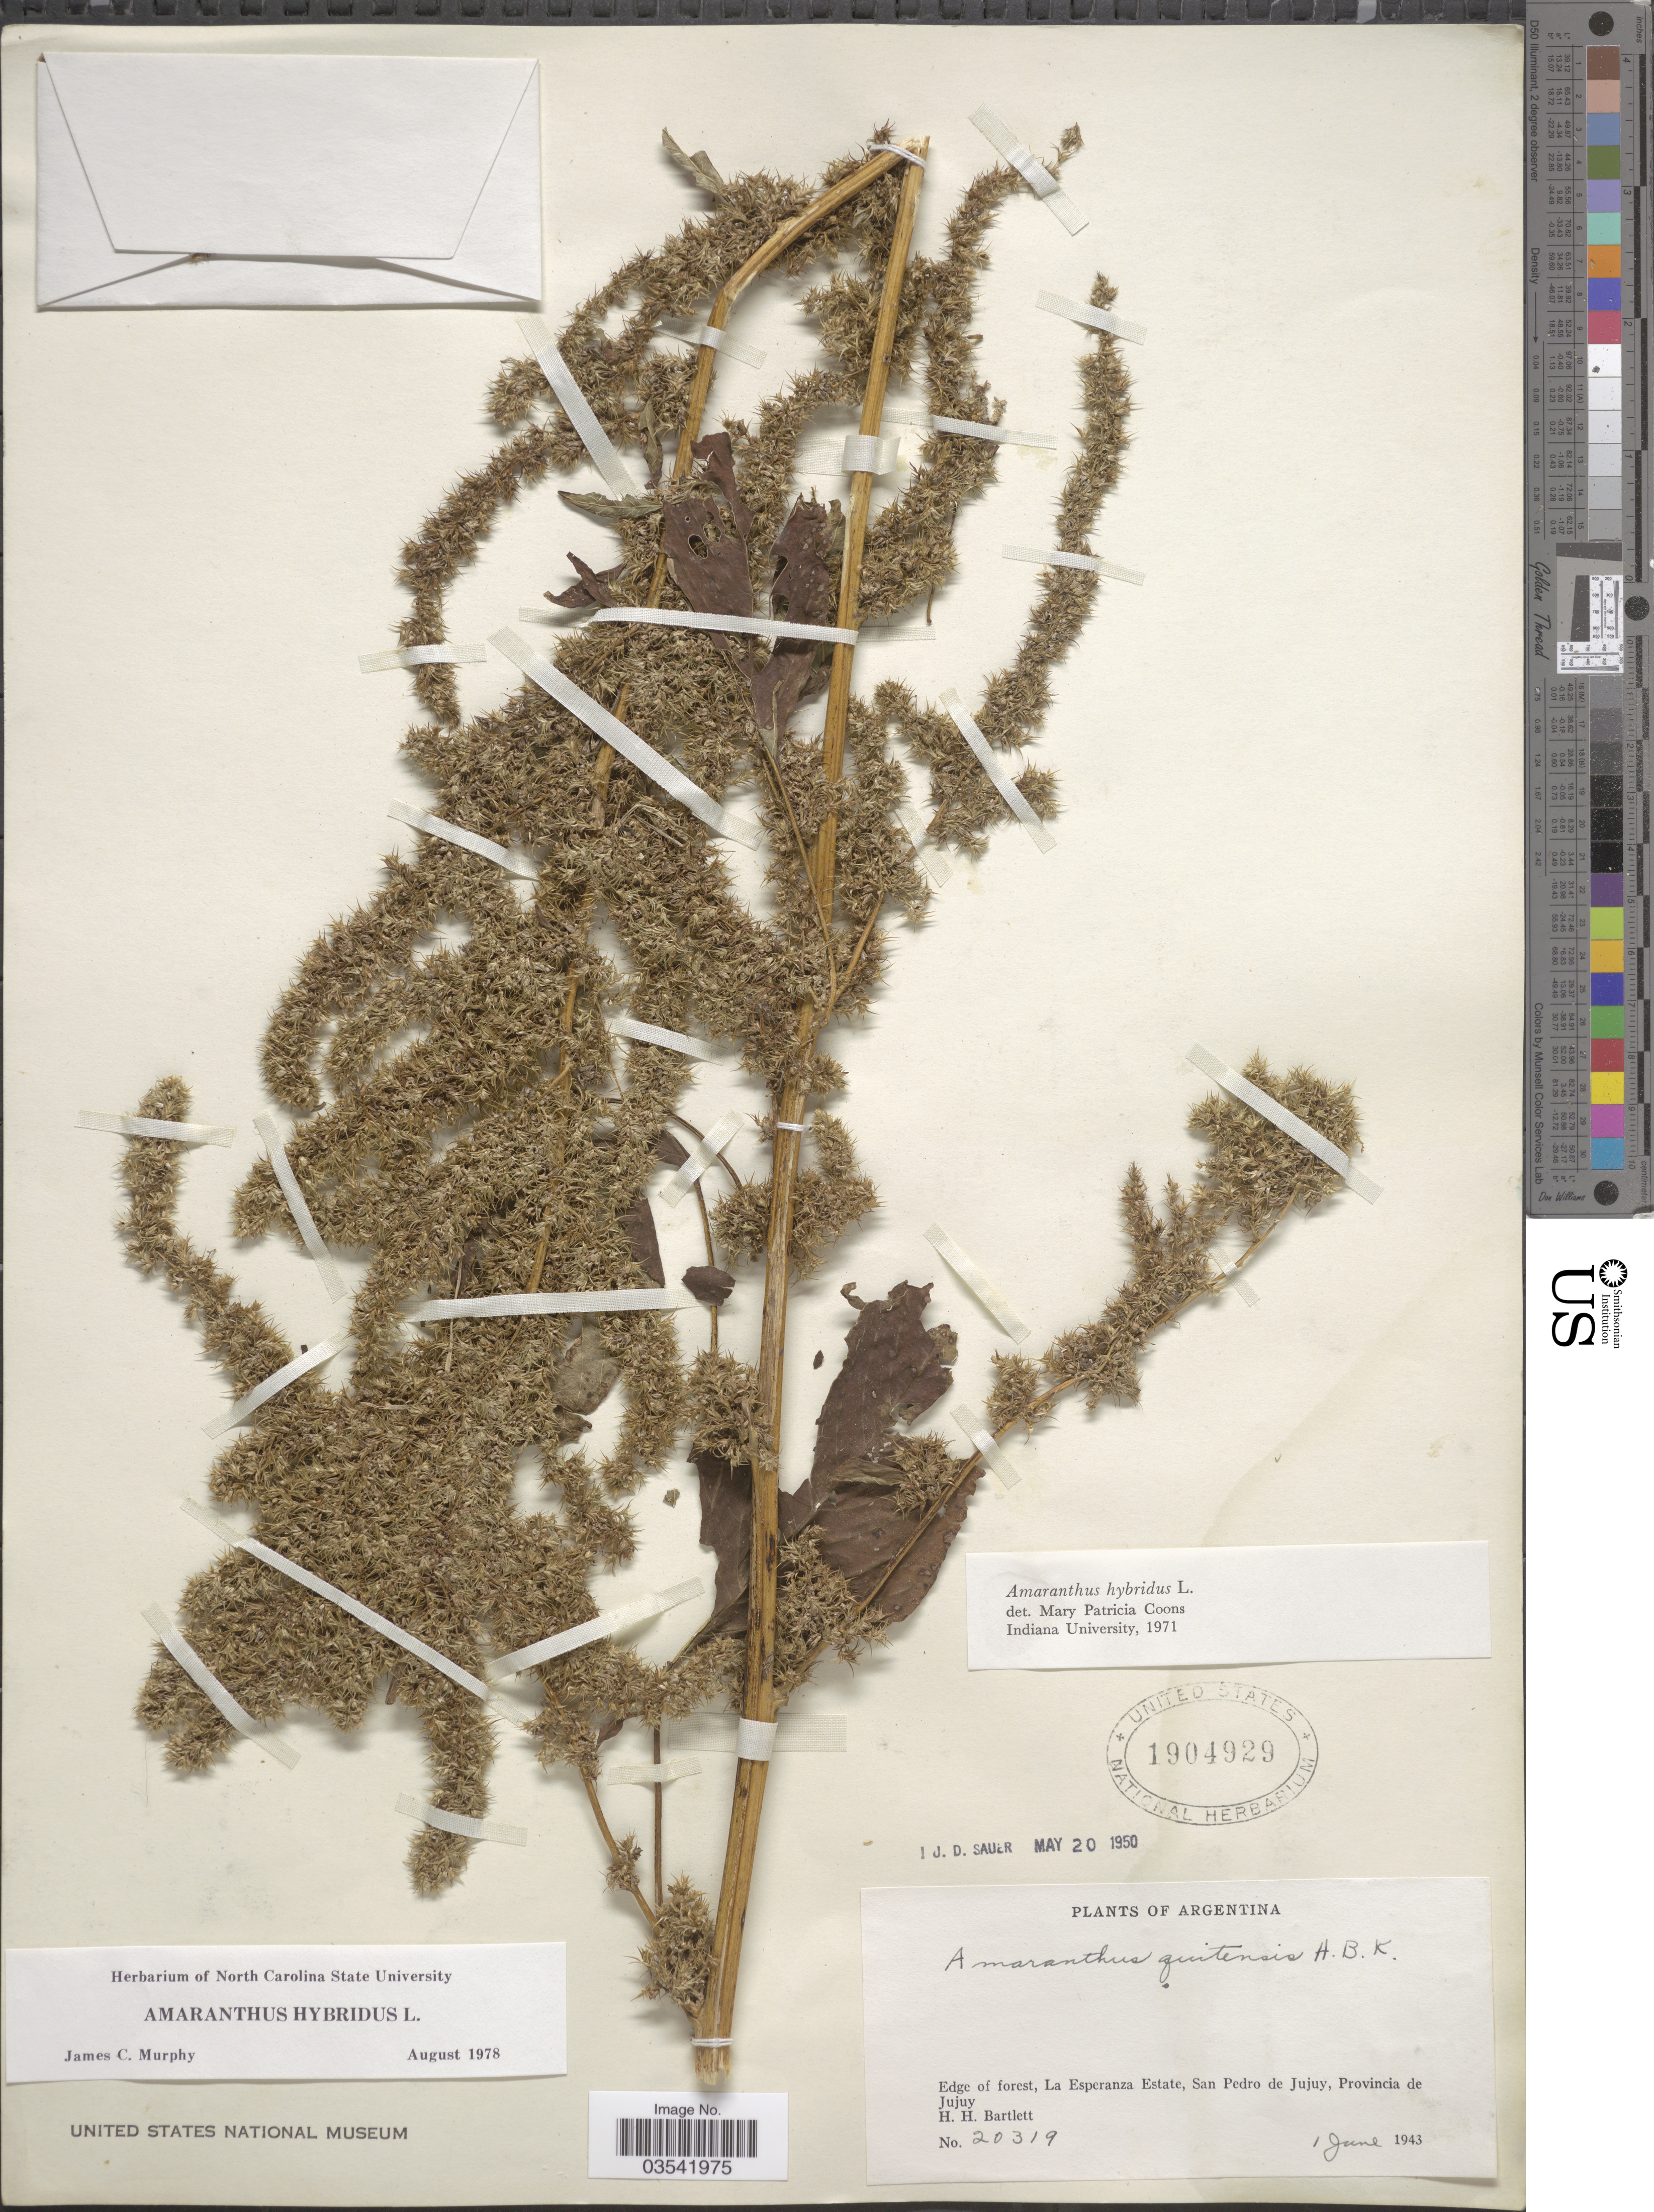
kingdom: Plantae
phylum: Tracheophyta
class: Magnoliopsida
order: Caryophyllales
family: Amaranthaceae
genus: Amaranthus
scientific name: Amaranthus hybridus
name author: L.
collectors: H. H. Bartlett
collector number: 20319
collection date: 1943-06-01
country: Argentina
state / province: Jujuy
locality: Edge of forest, La Esperanza Estate, San Pedro de Jujuy.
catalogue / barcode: US 1904929